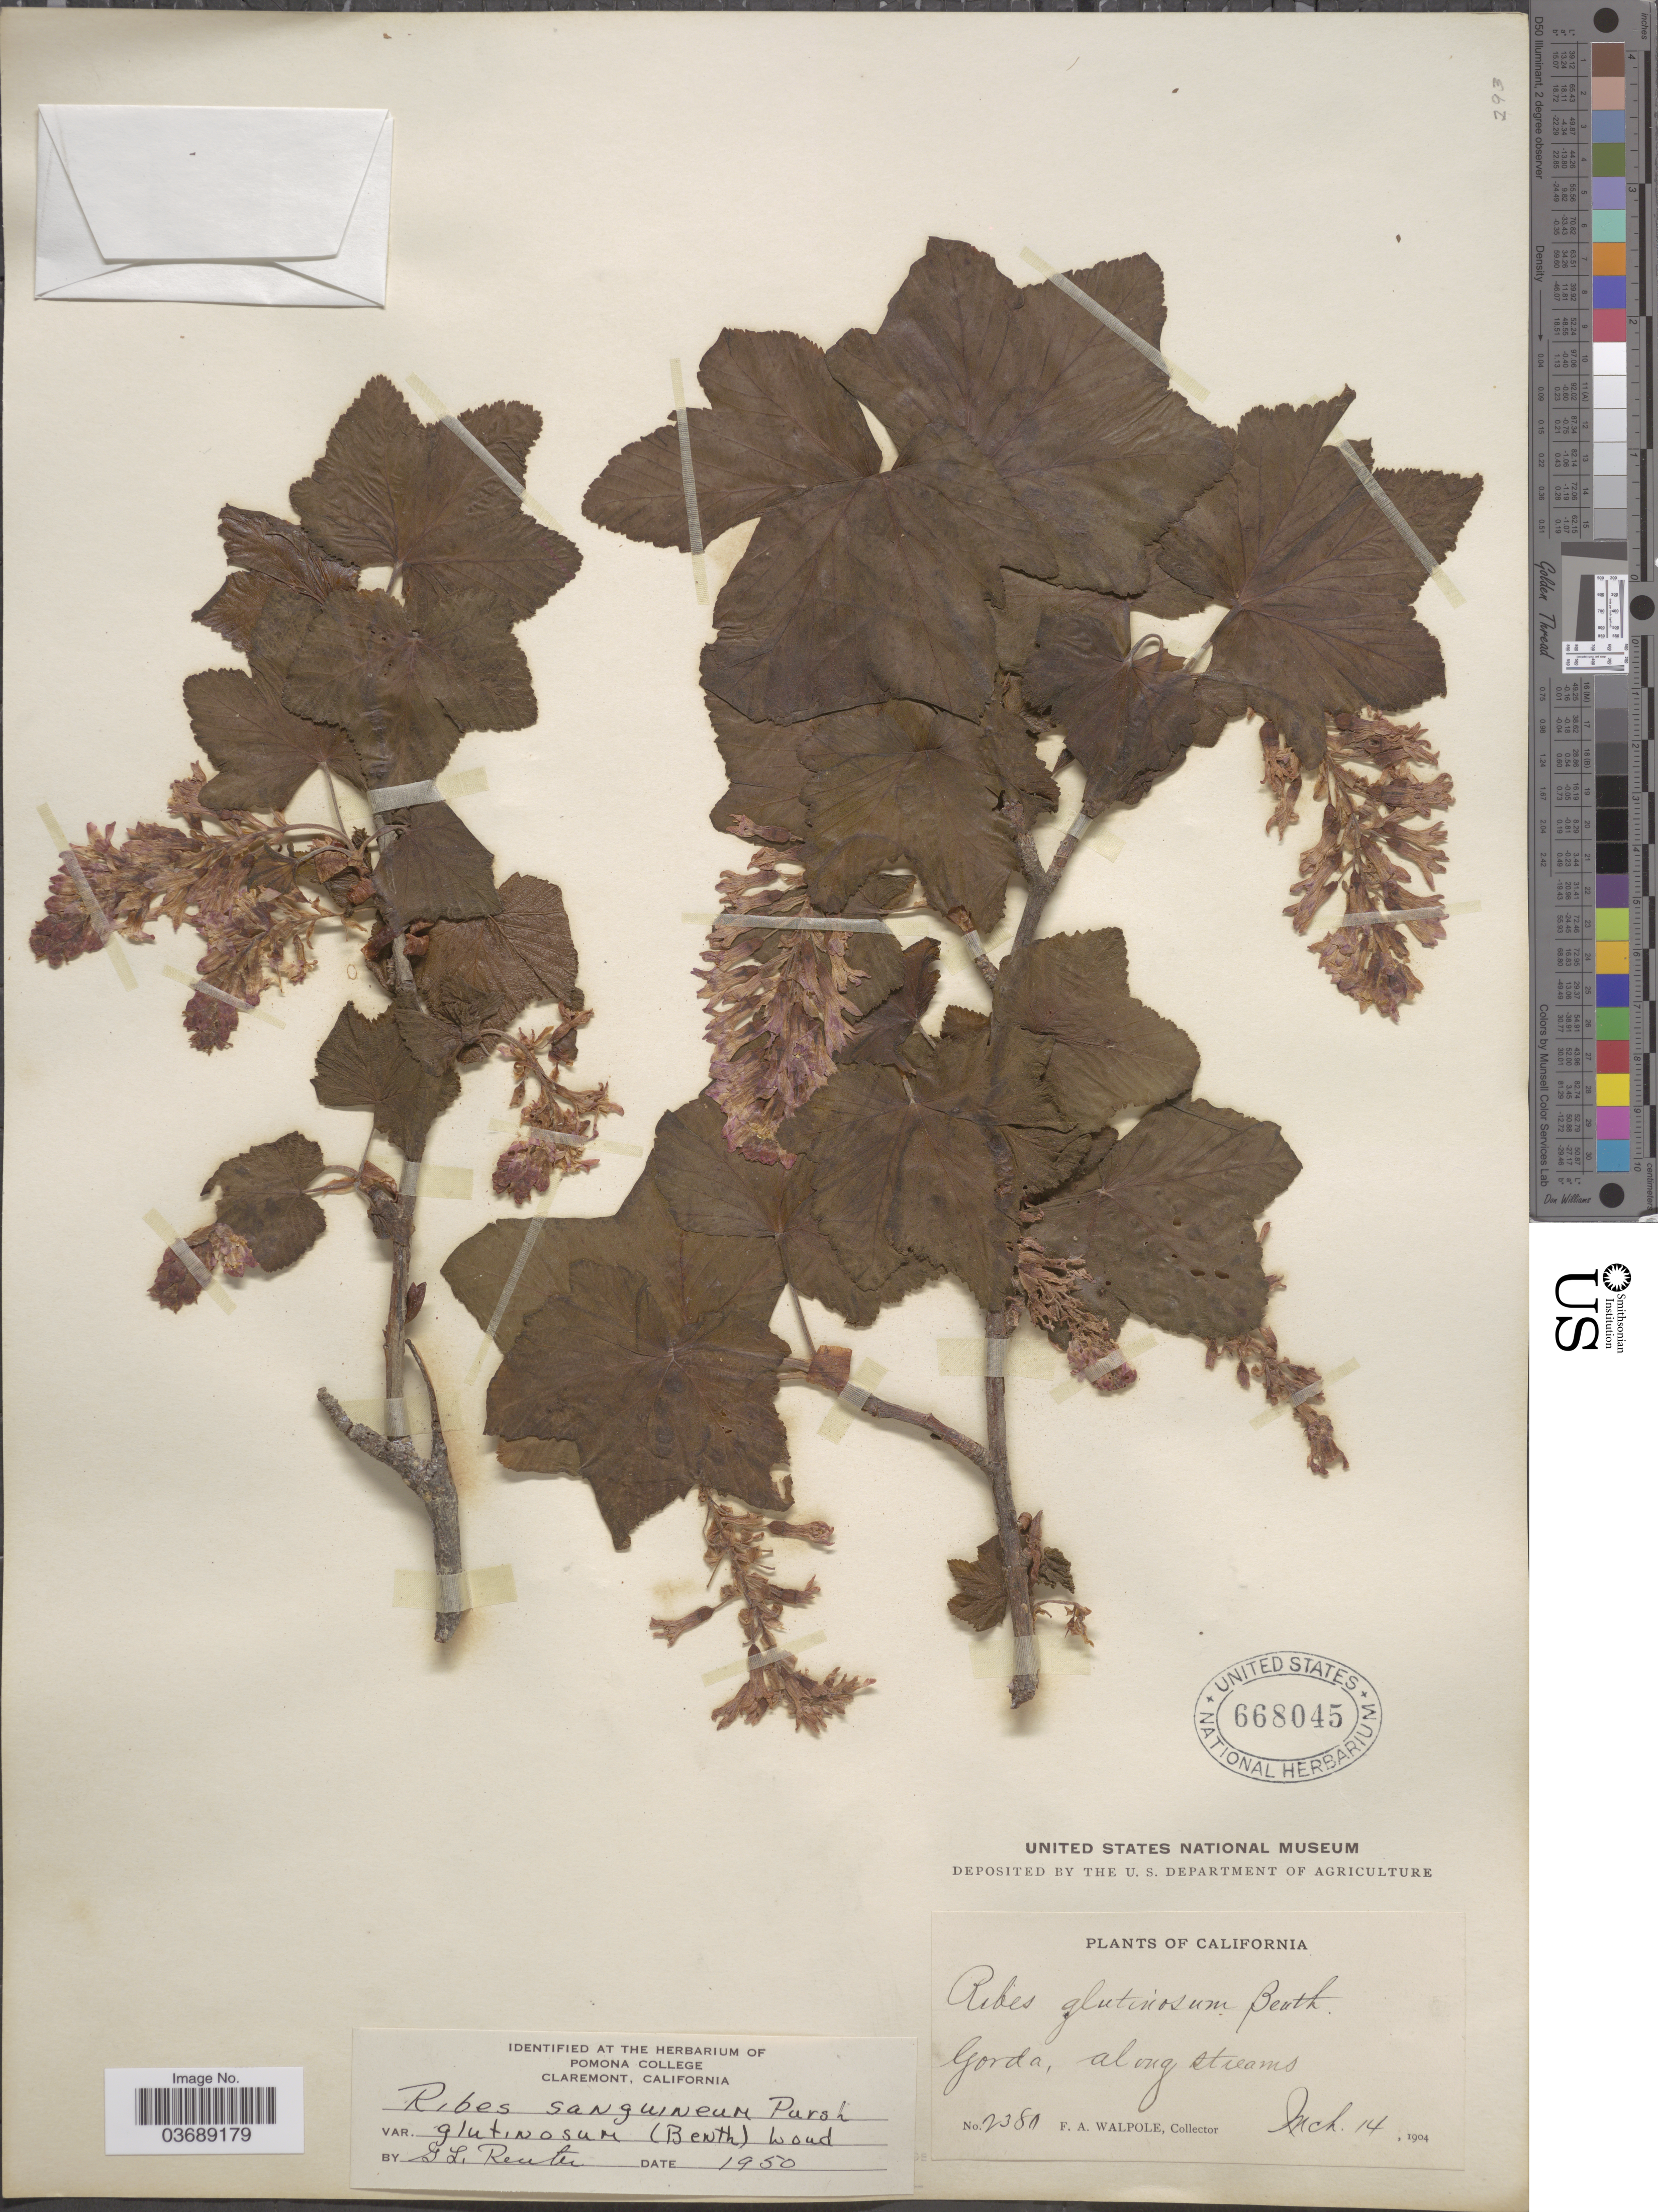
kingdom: Plantae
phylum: Tracheophyta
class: Magnoliopsida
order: Saxifragales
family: Grossulariaceae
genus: Ribes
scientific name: Ribes sanguineum var. glutinosum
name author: (Benth.) Loudon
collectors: F. Walpole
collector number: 2380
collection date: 1904-03-14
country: United States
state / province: California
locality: Gorda, along streams.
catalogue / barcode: US 668045